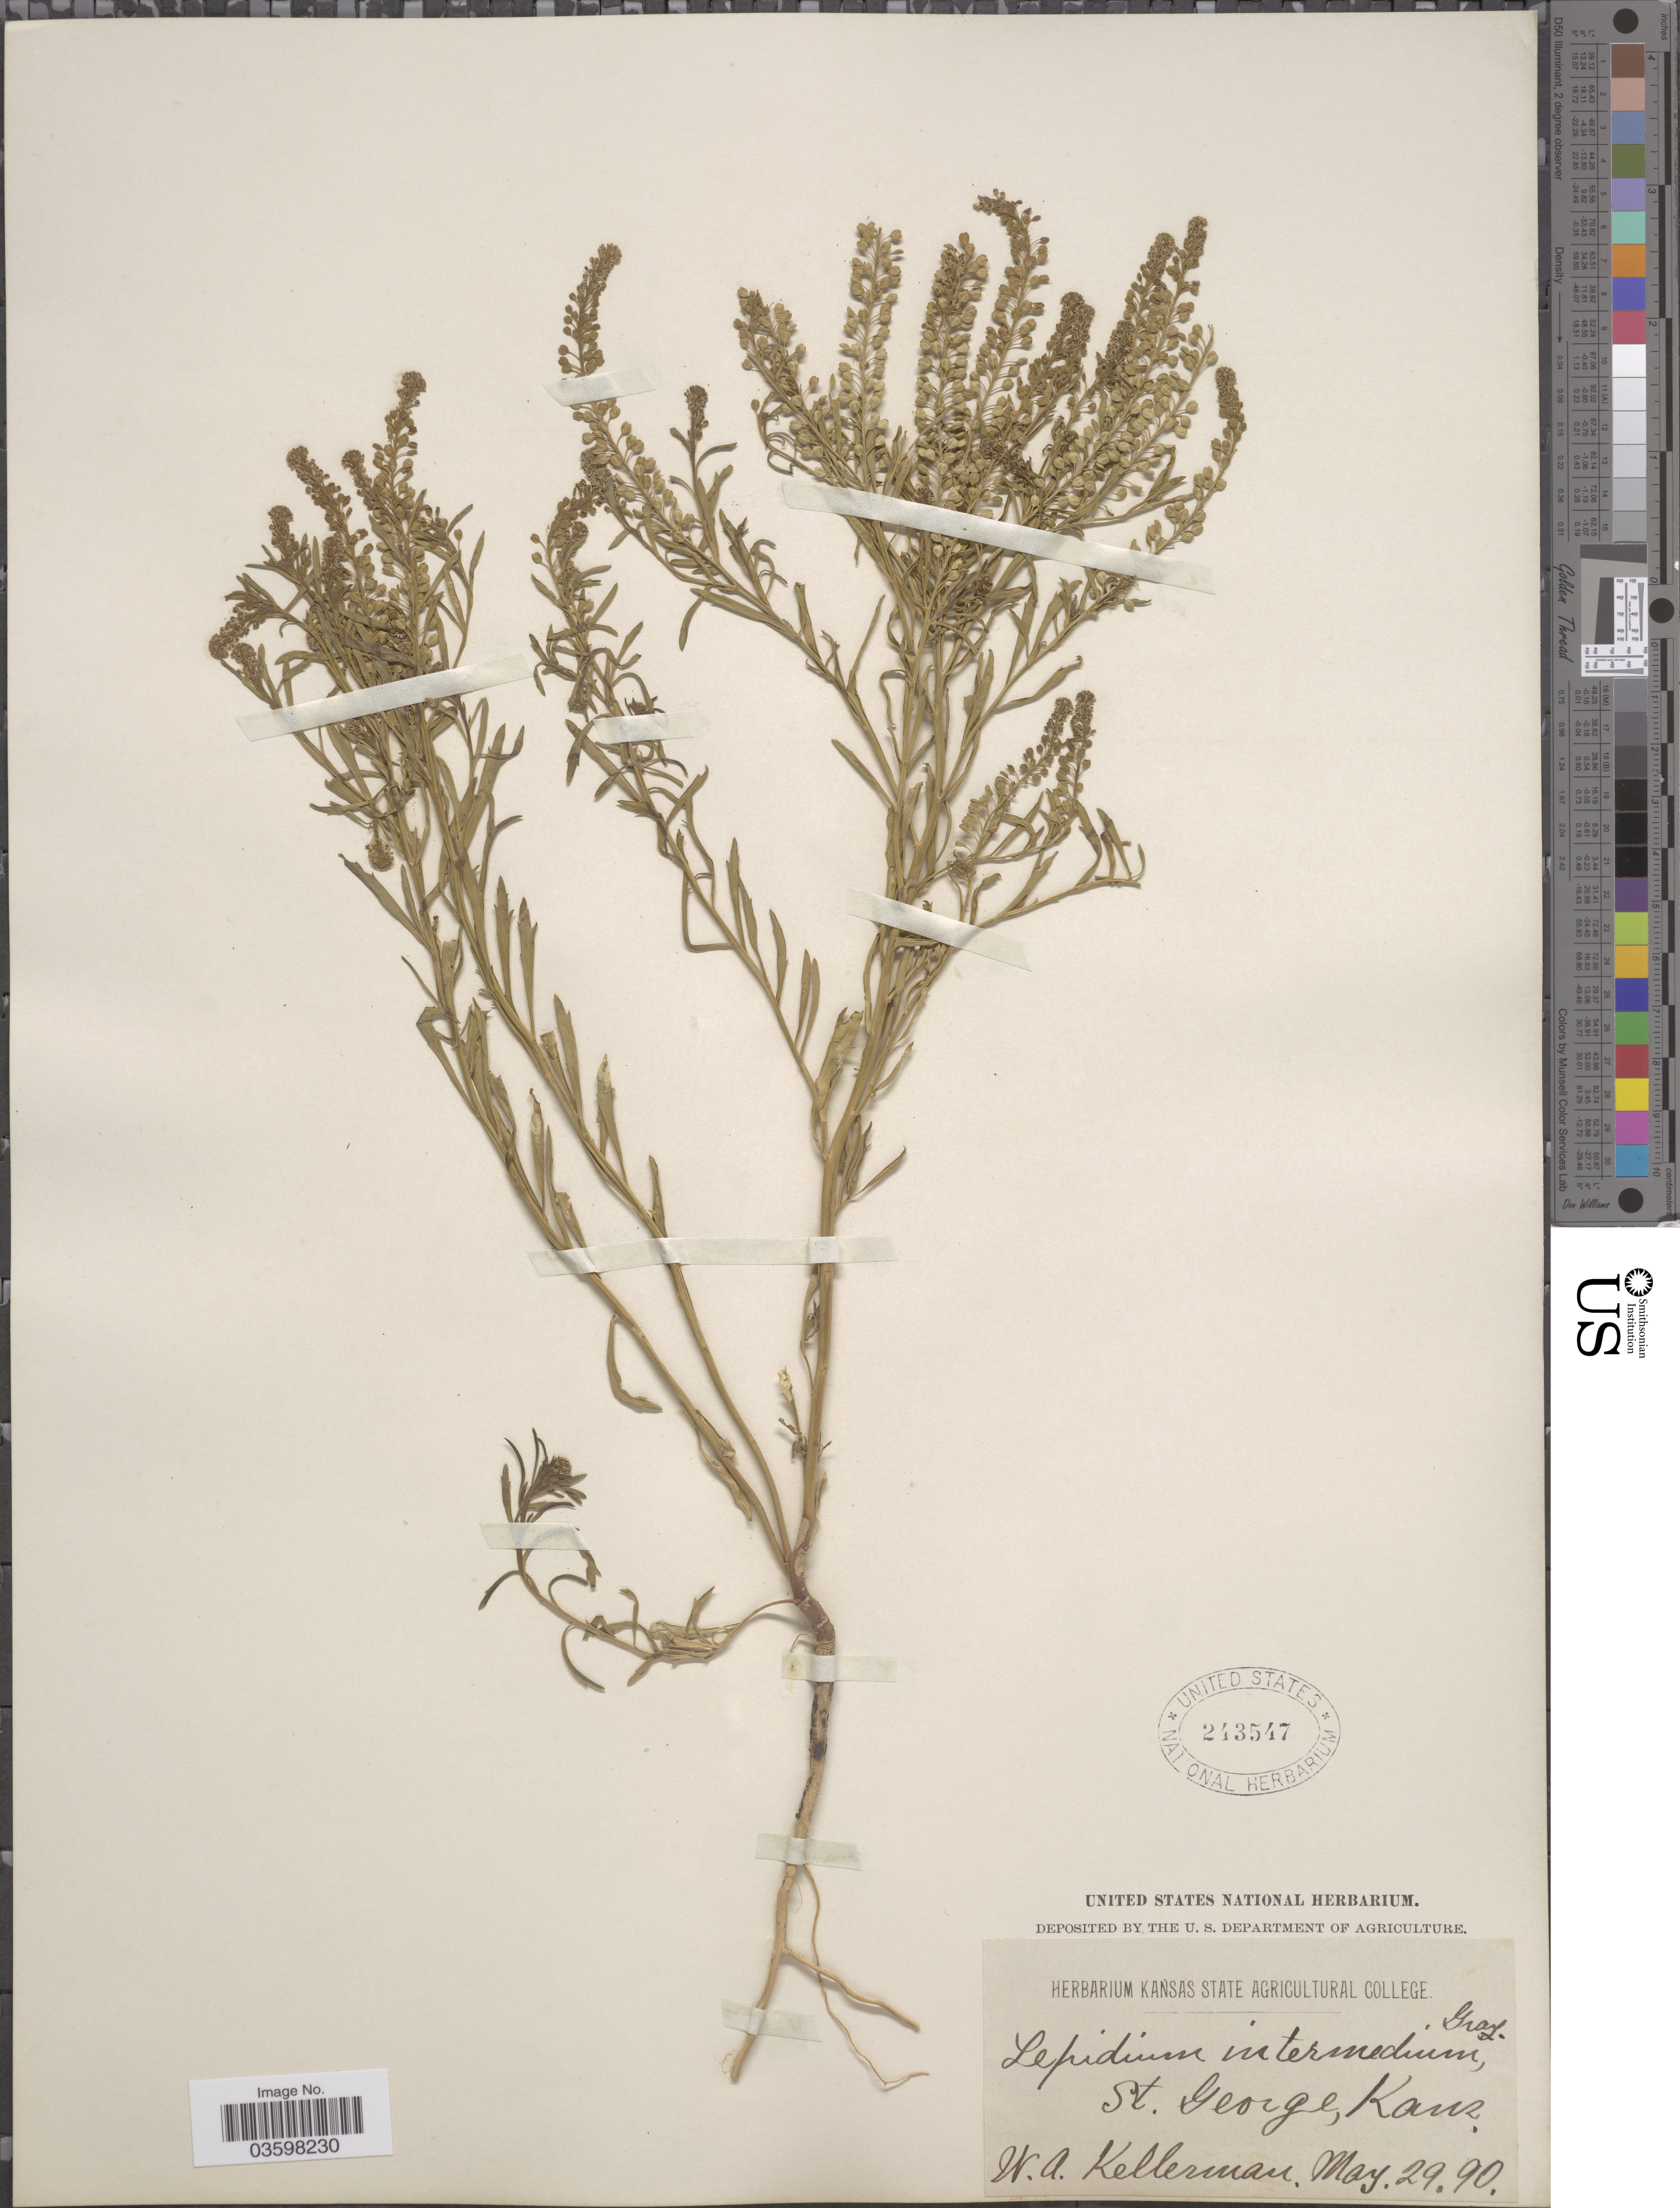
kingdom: Plantae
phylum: Tracheophyta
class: Magnoliopsida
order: Brassicales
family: Brassicaceae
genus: Lepidium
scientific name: Lepidium densiflorum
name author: Schrad.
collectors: W. Kellerman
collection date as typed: Transcribed d/m/y: 29/5/90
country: United States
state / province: Kansas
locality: St. George.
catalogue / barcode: US 243547